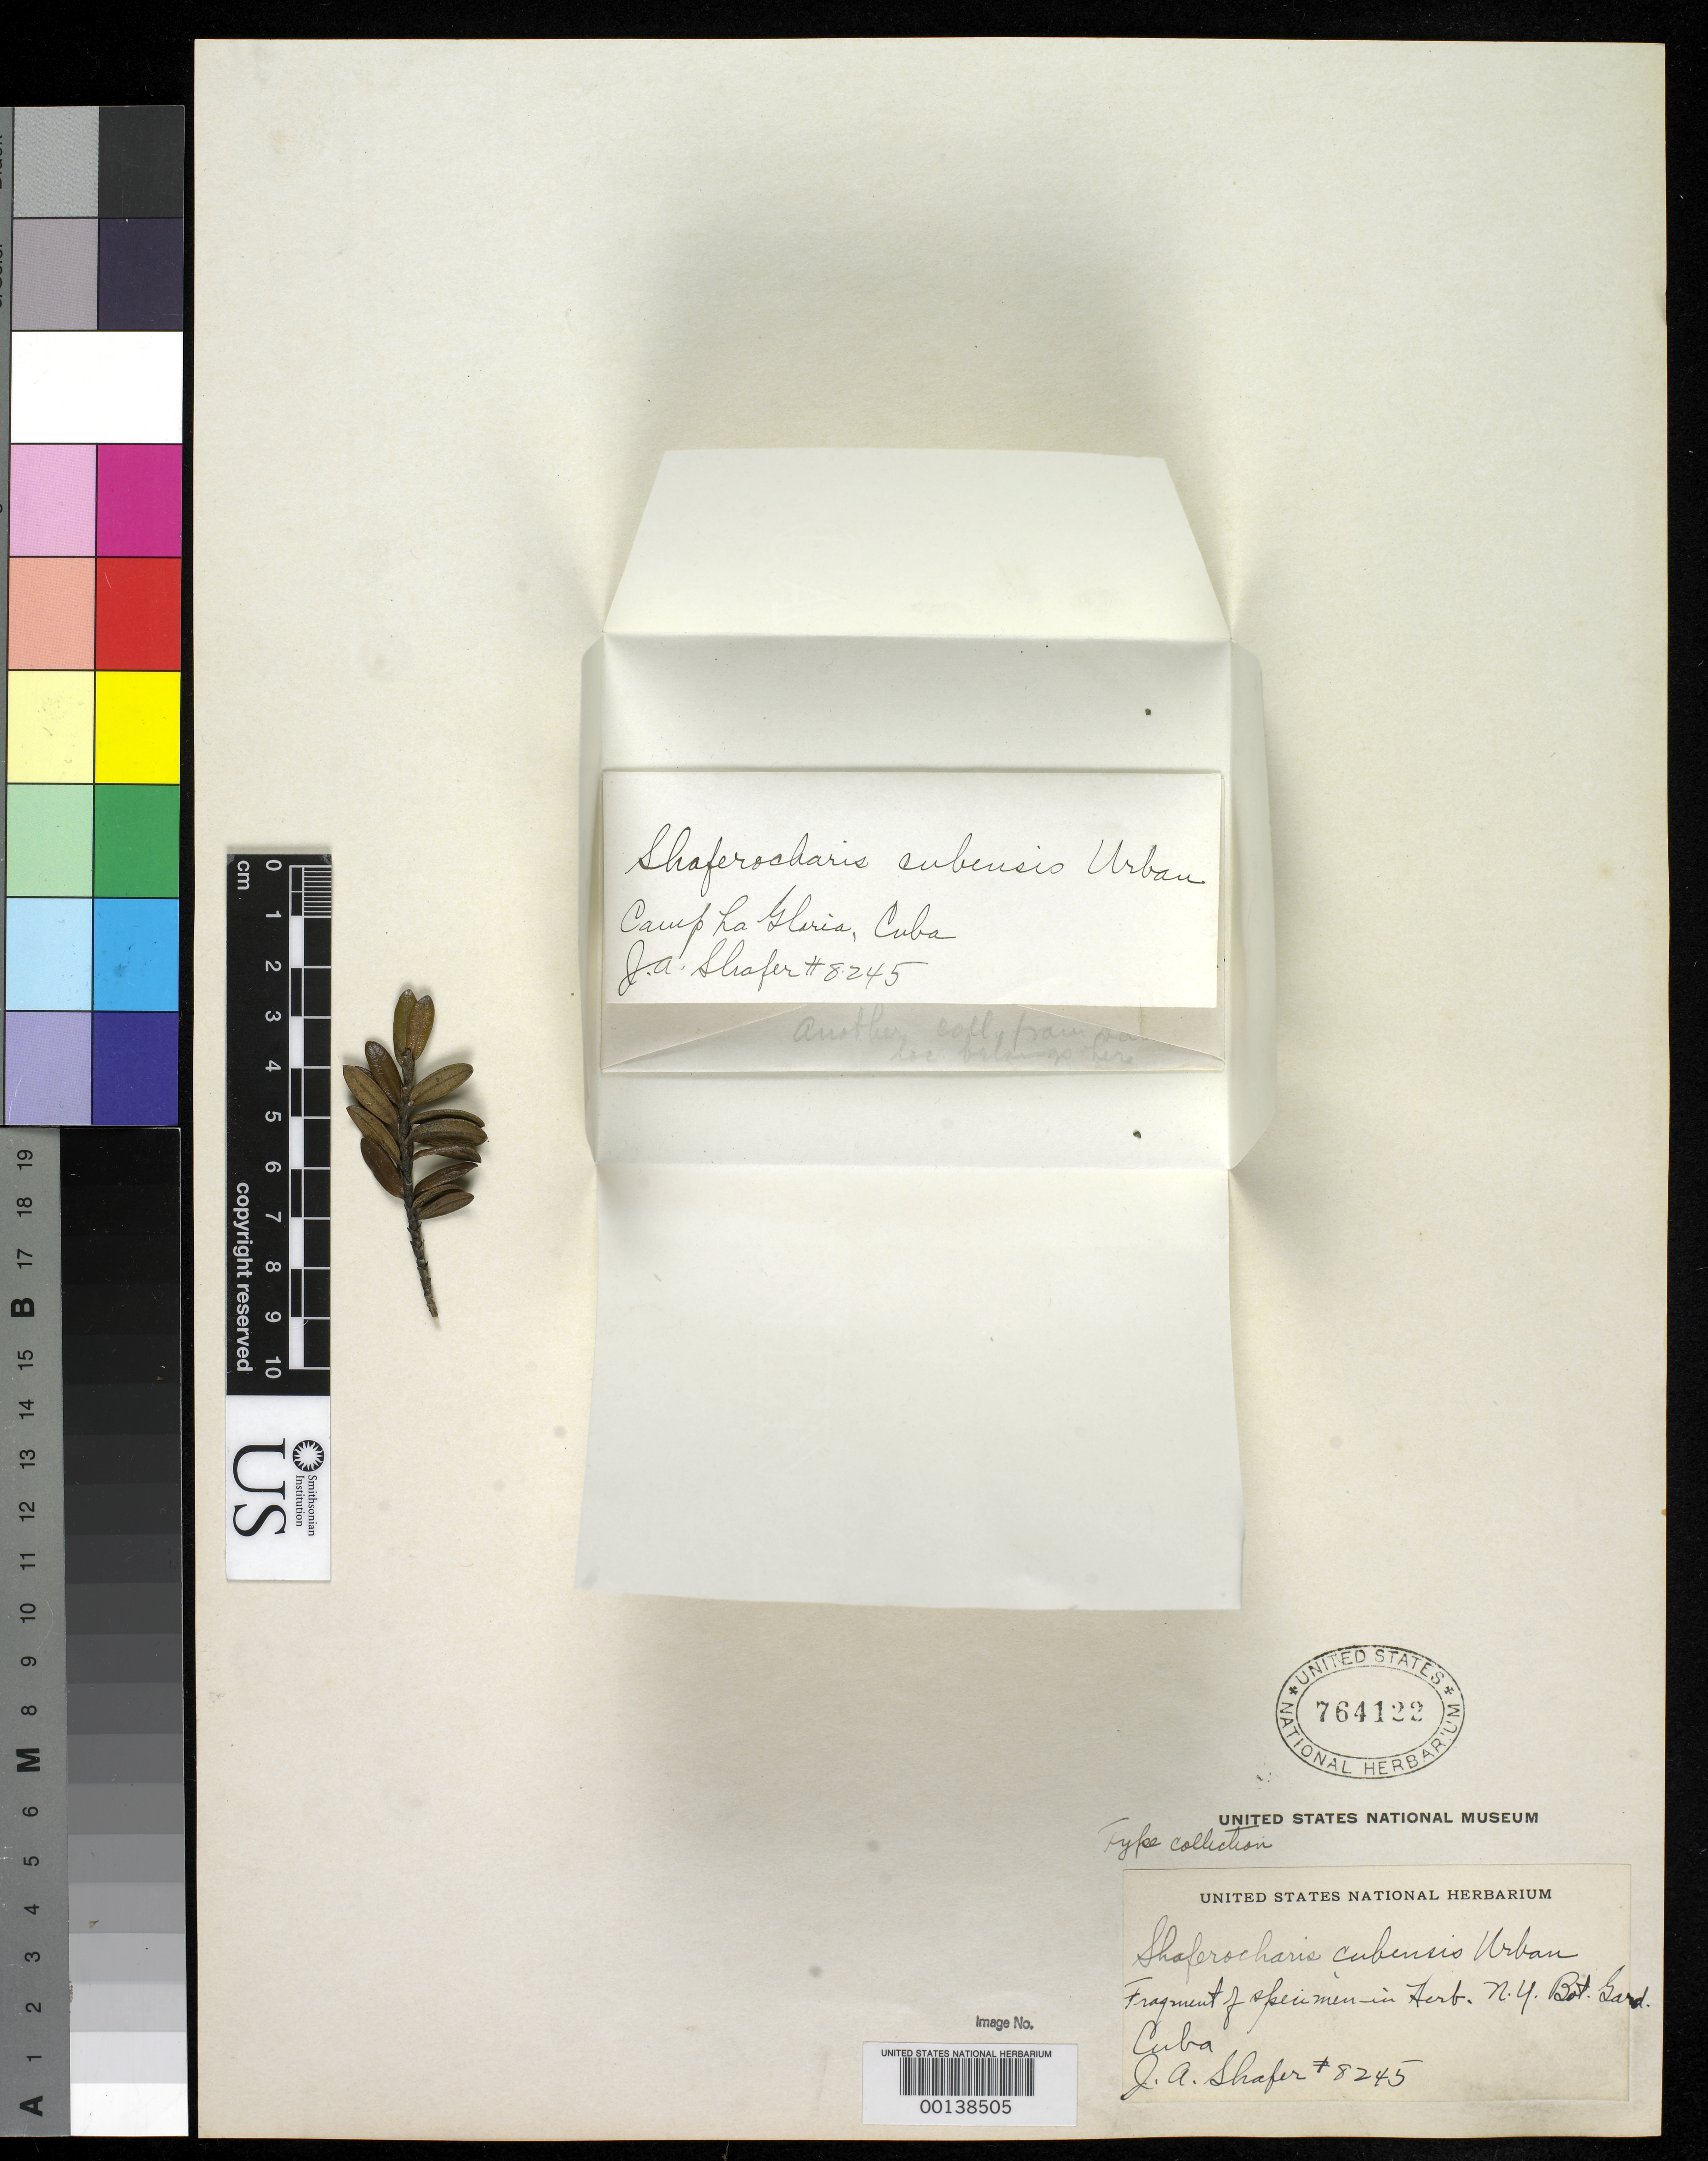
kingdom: Plantae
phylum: Tracheophyta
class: Magnoliopsida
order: Gentianales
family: Rubiaceae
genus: Shaferocharis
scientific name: Shaferocharis cubensis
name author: Urb.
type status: Isotype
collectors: J. A. Shafer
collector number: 8245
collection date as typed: Dec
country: Cuba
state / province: Oriente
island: Greater Antilles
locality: La Gloria near Sierra Moa.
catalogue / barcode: US 764122